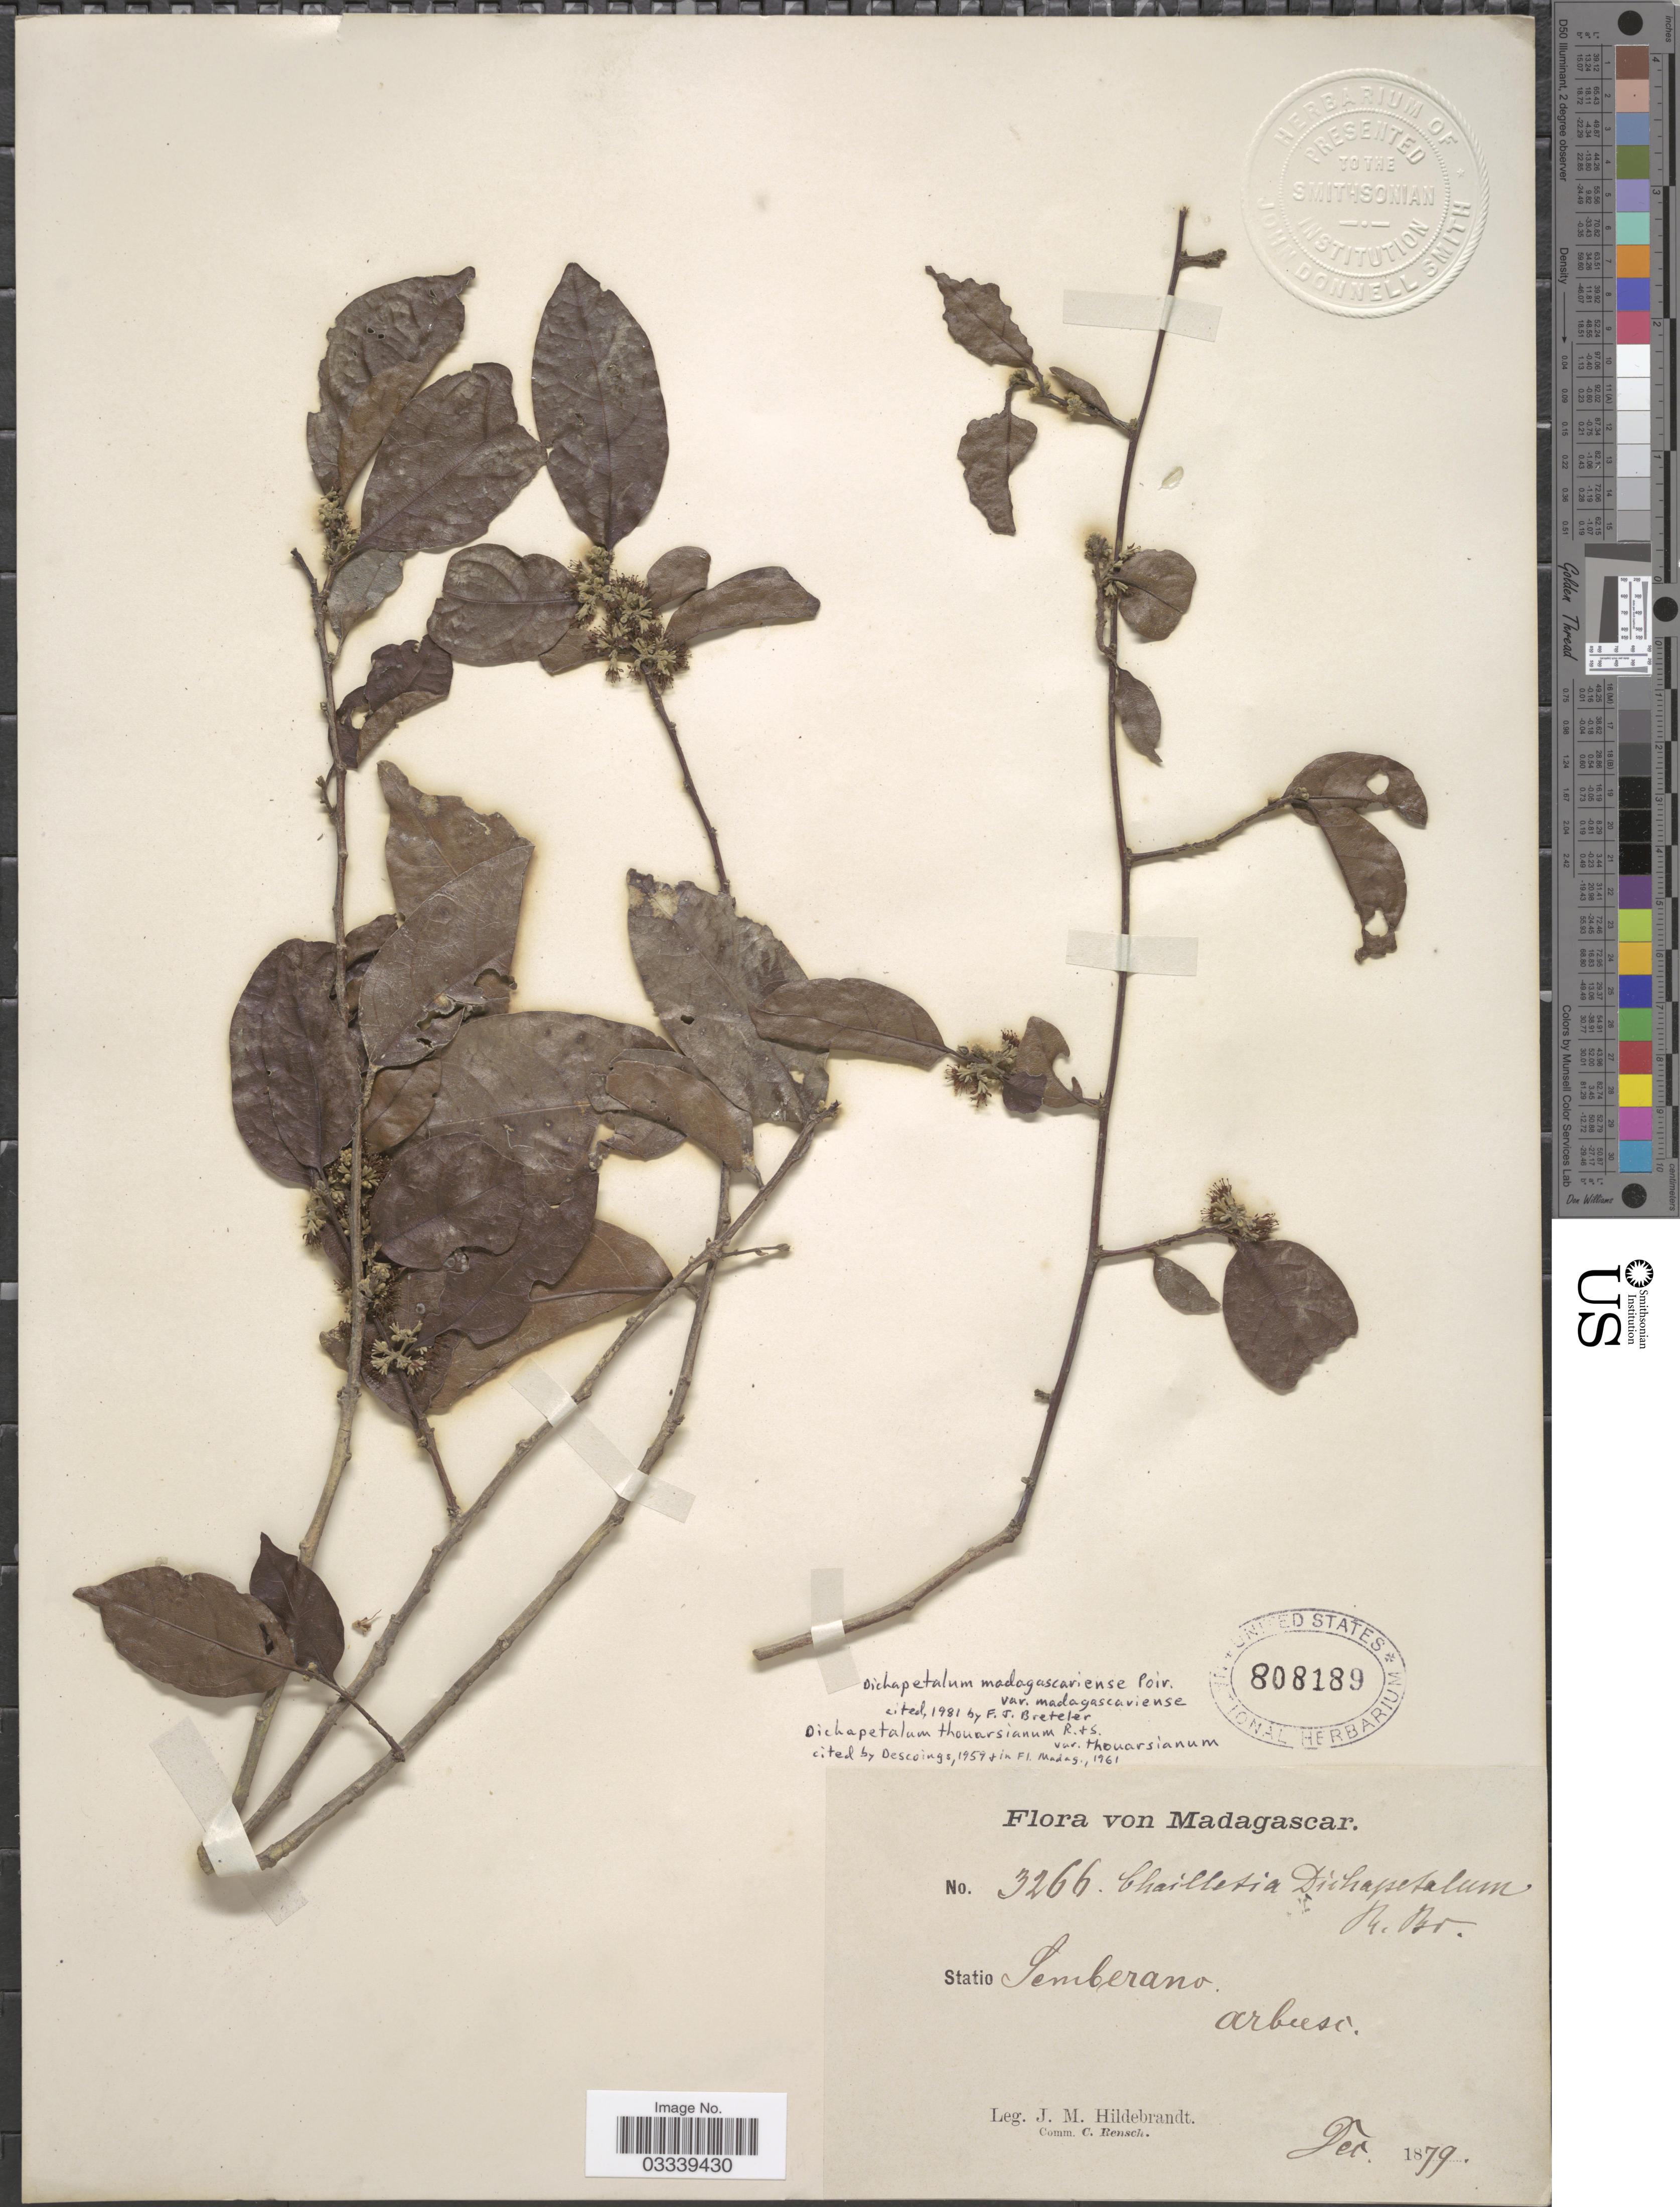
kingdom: Plantae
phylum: Tracheophyta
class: Magnoliopsida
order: Malpighiales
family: Dichapetalaceae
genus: Dichapetalum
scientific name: Dichapetalum madagascariense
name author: Poir.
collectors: J. Hildebrandt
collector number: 3266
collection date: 1879-02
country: Madagascar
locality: Statio Semberano.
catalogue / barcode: US 808189